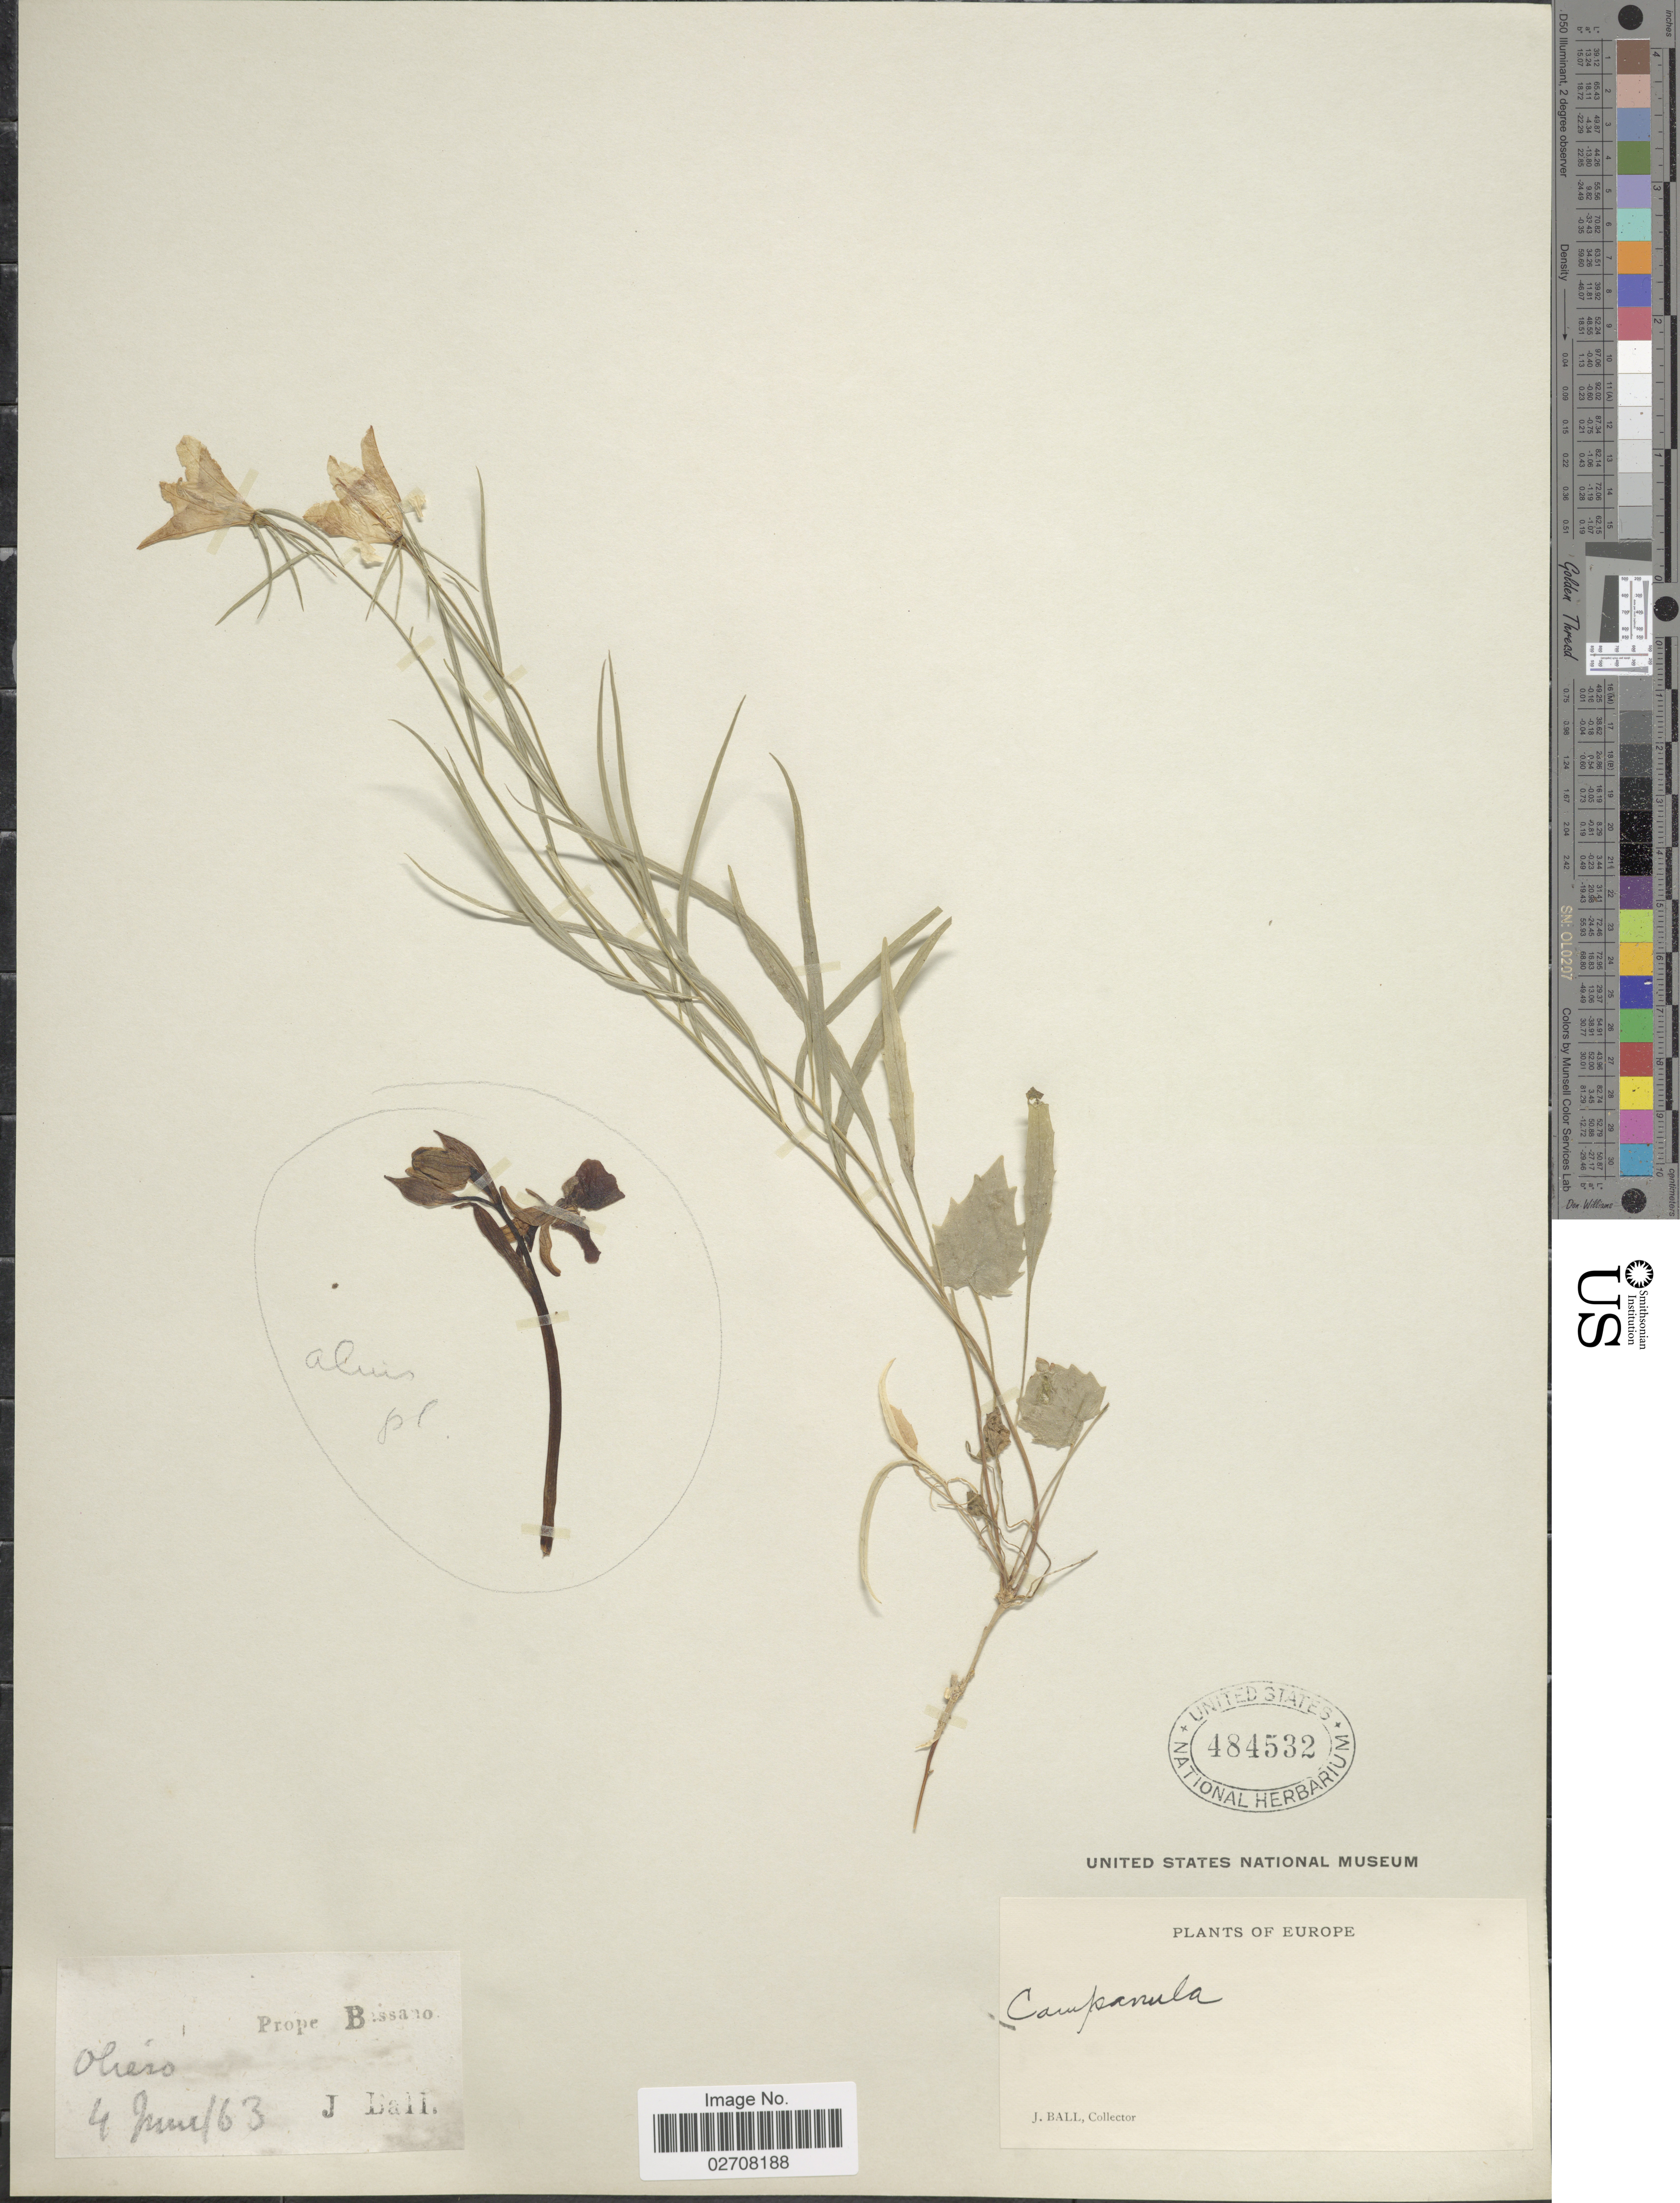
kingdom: Plantae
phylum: Tracheophyta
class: Magnoliopsida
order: Asterales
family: Campanulaceae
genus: Campanula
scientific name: Campanula sp.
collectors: J. Ball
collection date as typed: Transcribed d/m/y: 4/6/63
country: Italy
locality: Prope Bassano. Oliero. Europe.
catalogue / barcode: US 484532